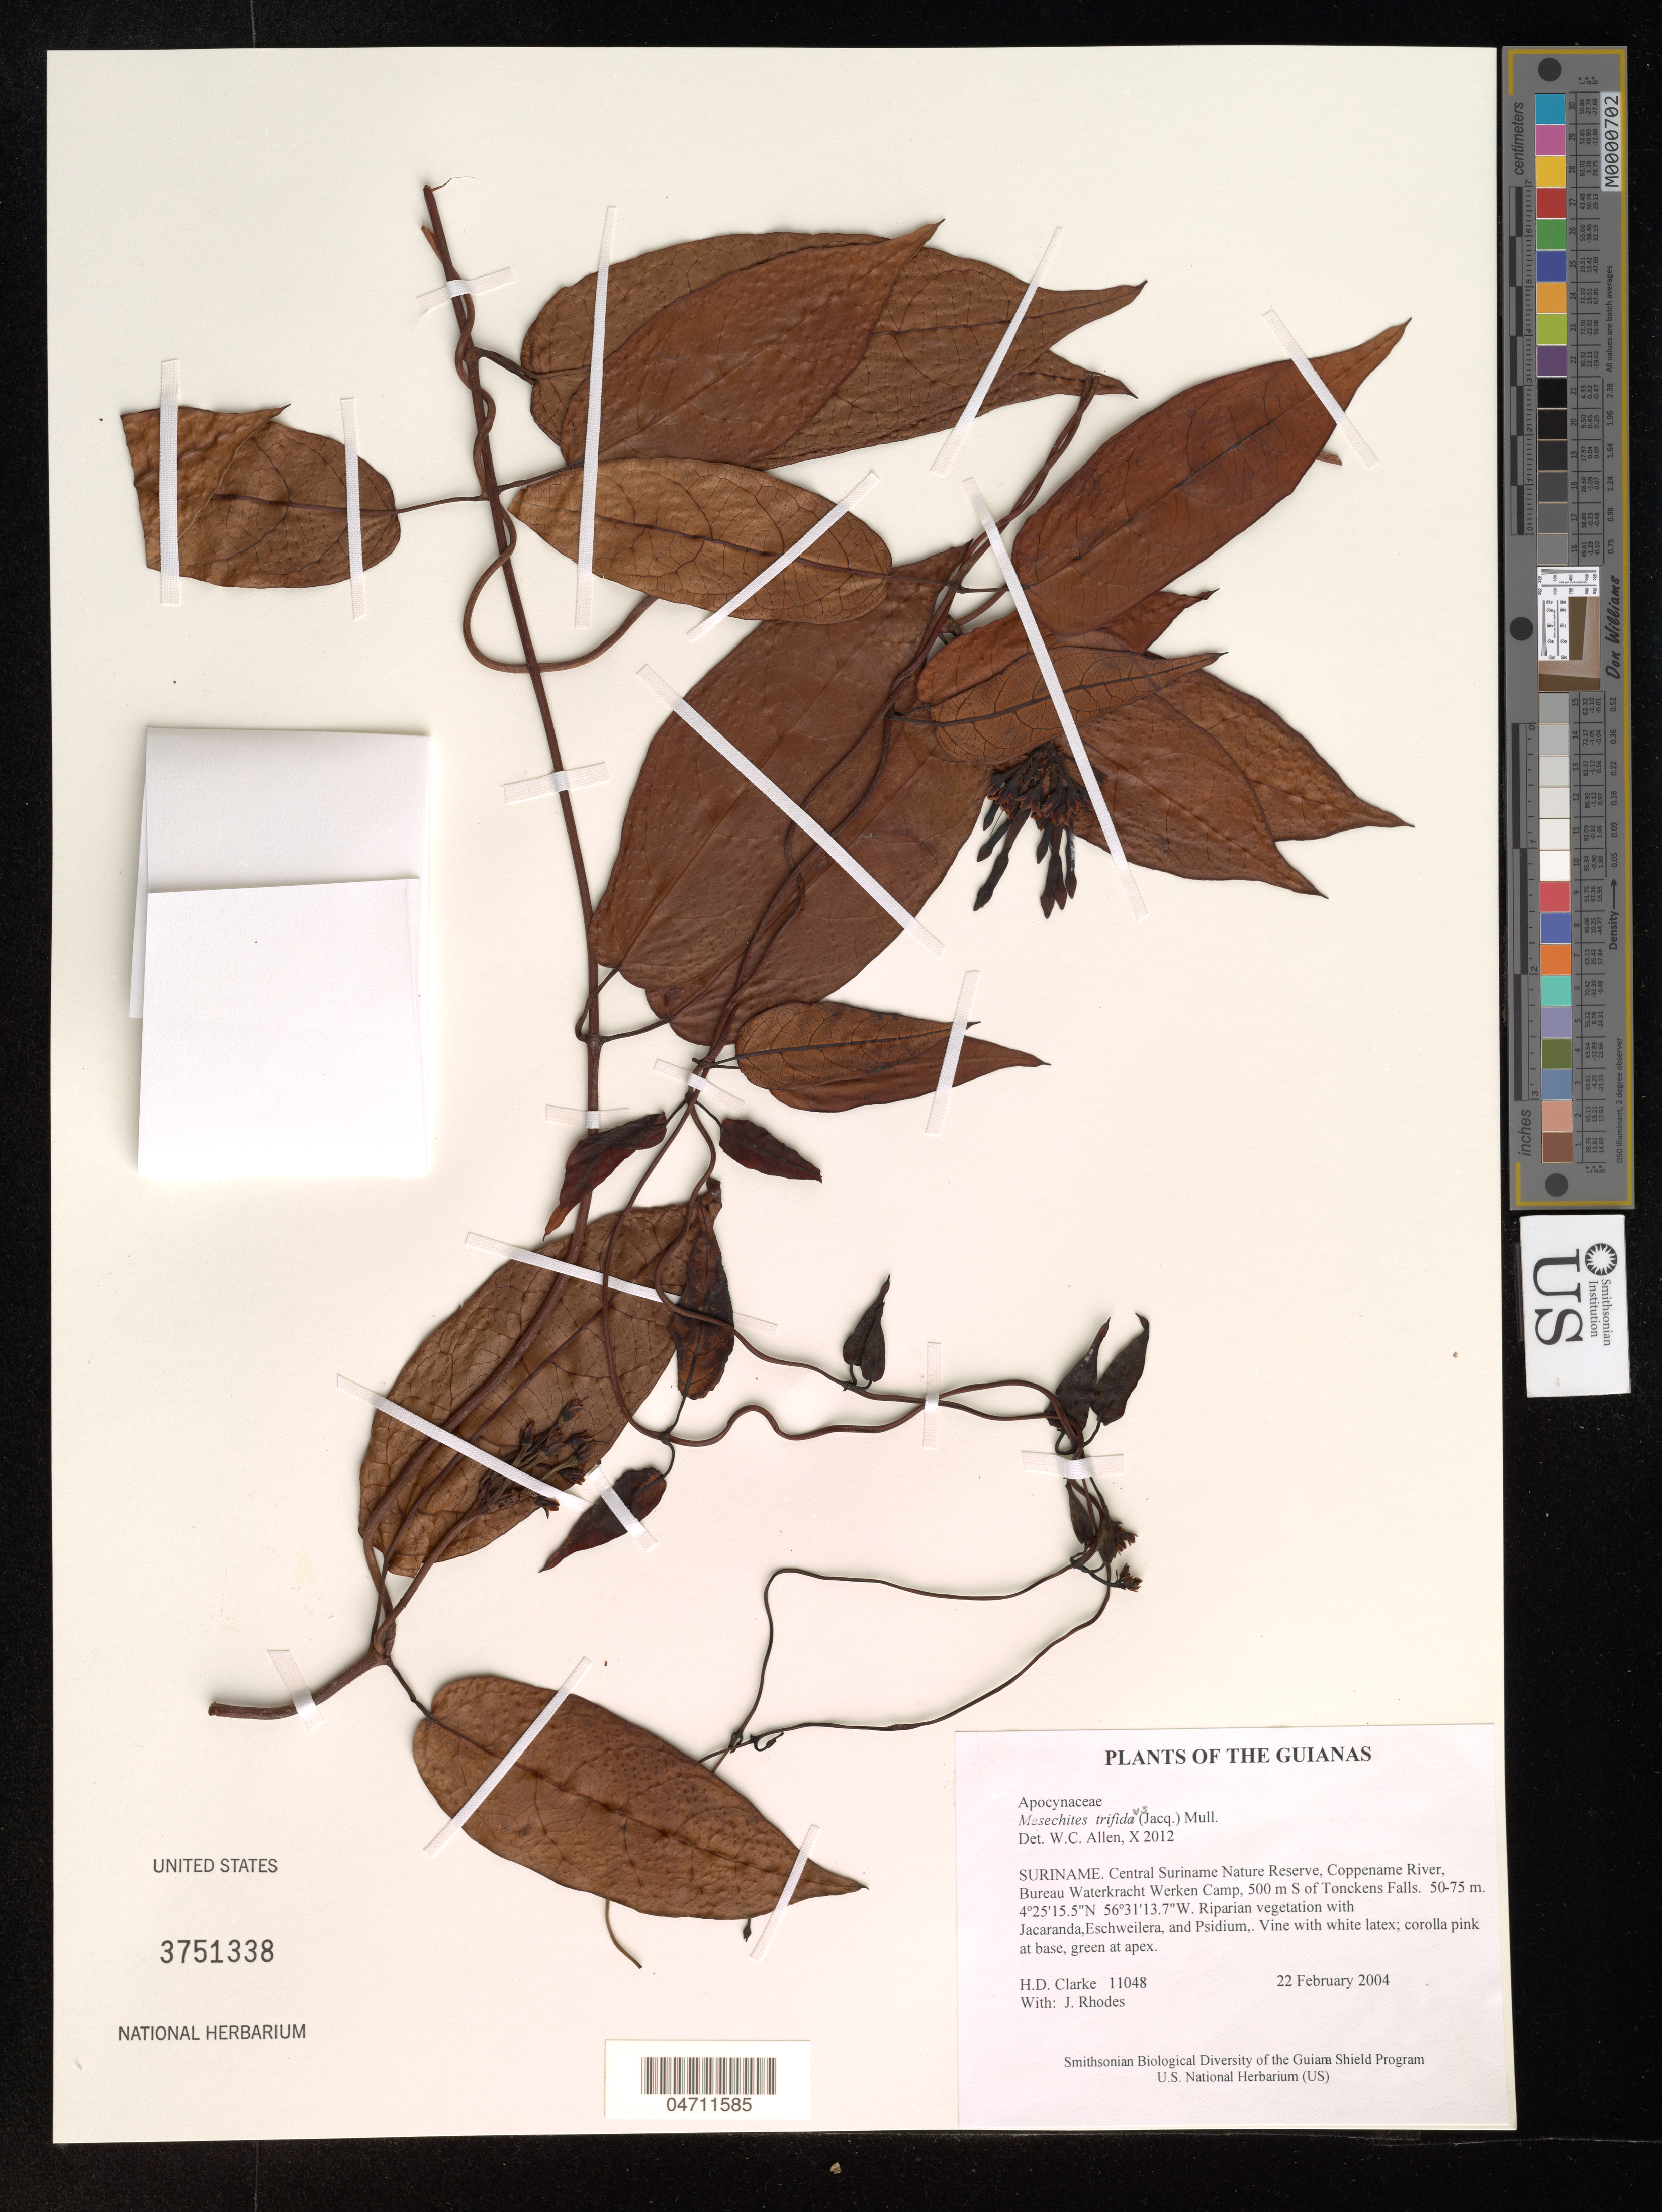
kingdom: Plantae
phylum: Tracheophyta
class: Magnoliopsida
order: Gentianales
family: Apocynaceae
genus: Mesechites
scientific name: Mesechites trifidus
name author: (Jacq.) Müll. Arg.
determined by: Allen, W. C.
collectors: H. D. Clarke & J. Rhodes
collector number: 11048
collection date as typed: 22 February 2004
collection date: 2004-02-22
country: Suriname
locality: Central Suriname Nature Reserve, Coppename River, Bureau Waterkracht Werken Camp, 500 m S of Tonckens Falls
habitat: Riparian vegetation with Jacaranda,Eschweilera, and Psidium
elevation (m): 50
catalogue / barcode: US 3751338